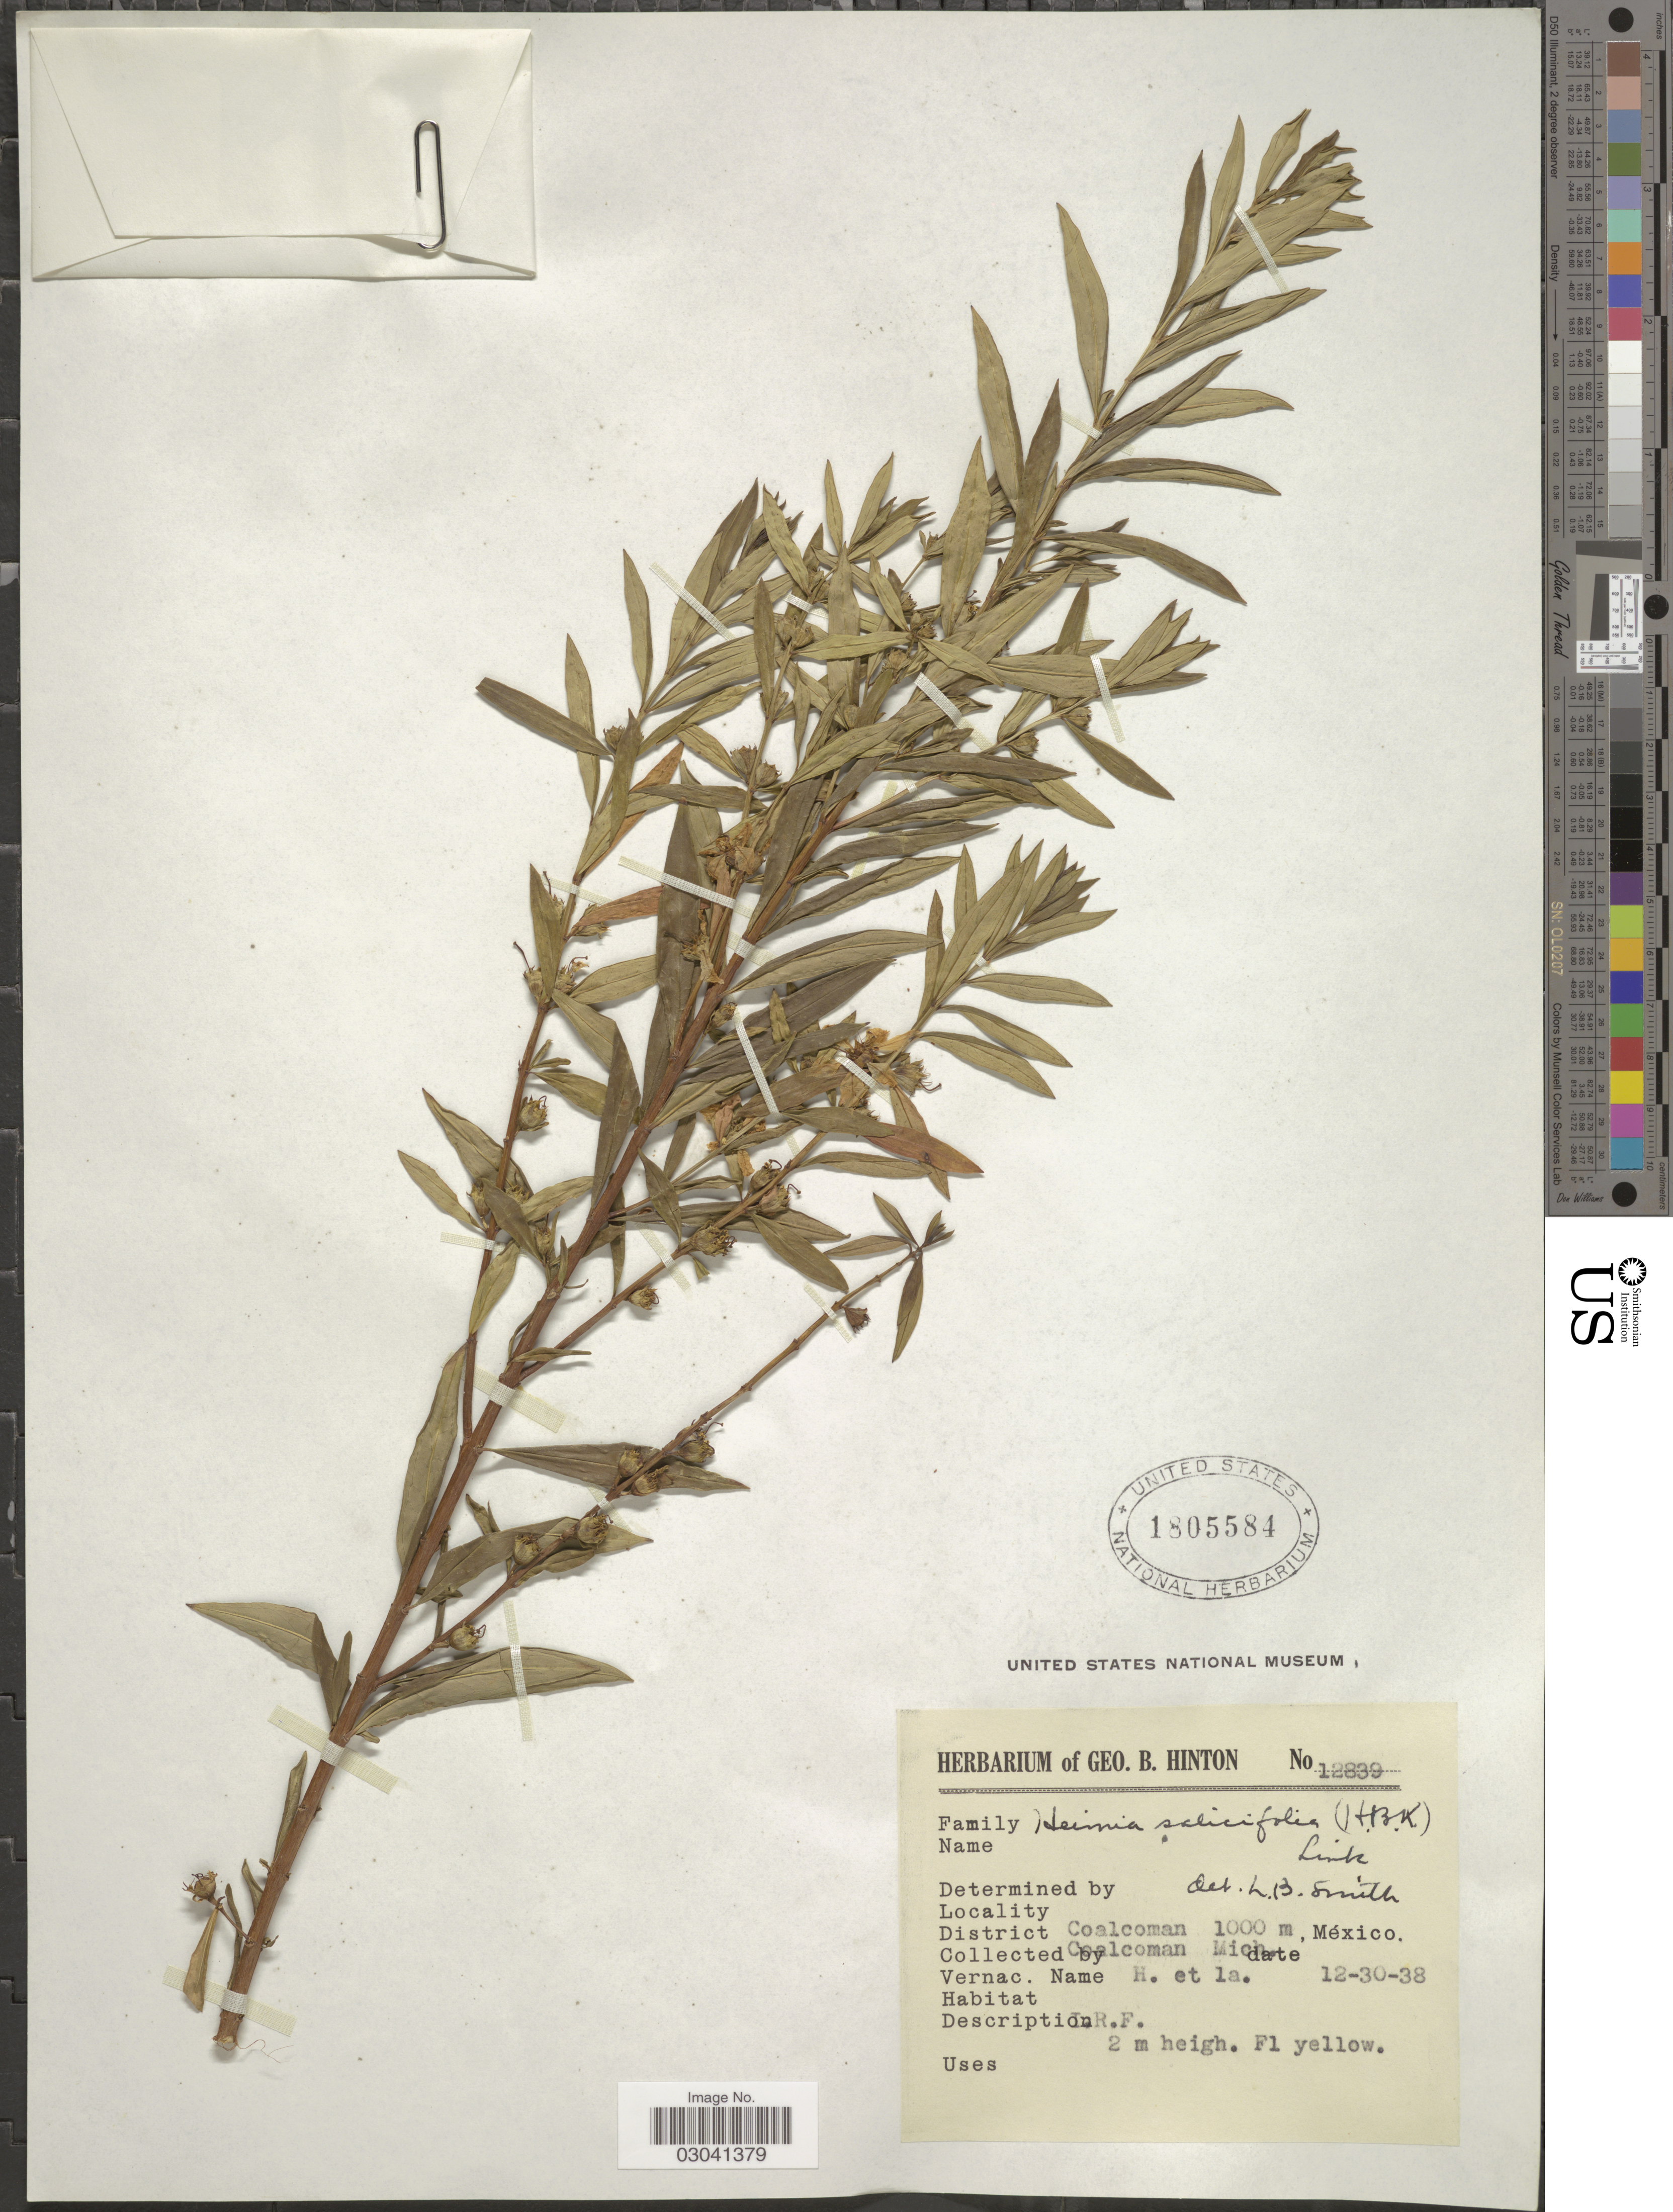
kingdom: Plantae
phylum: Tracheophyta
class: Magnoliopsida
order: Myrtales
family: Lythraceae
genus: Heimia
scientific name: Heimia salicifolia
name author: Link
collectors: G. B. Hinton & et al.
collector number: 12839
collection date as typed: Transcribed d/m/y: 30/12/38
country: Mexico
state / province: Michoacán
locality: Coalcoman, District Coalcoman, Mich.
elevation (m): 1000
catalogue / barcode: US 1805584